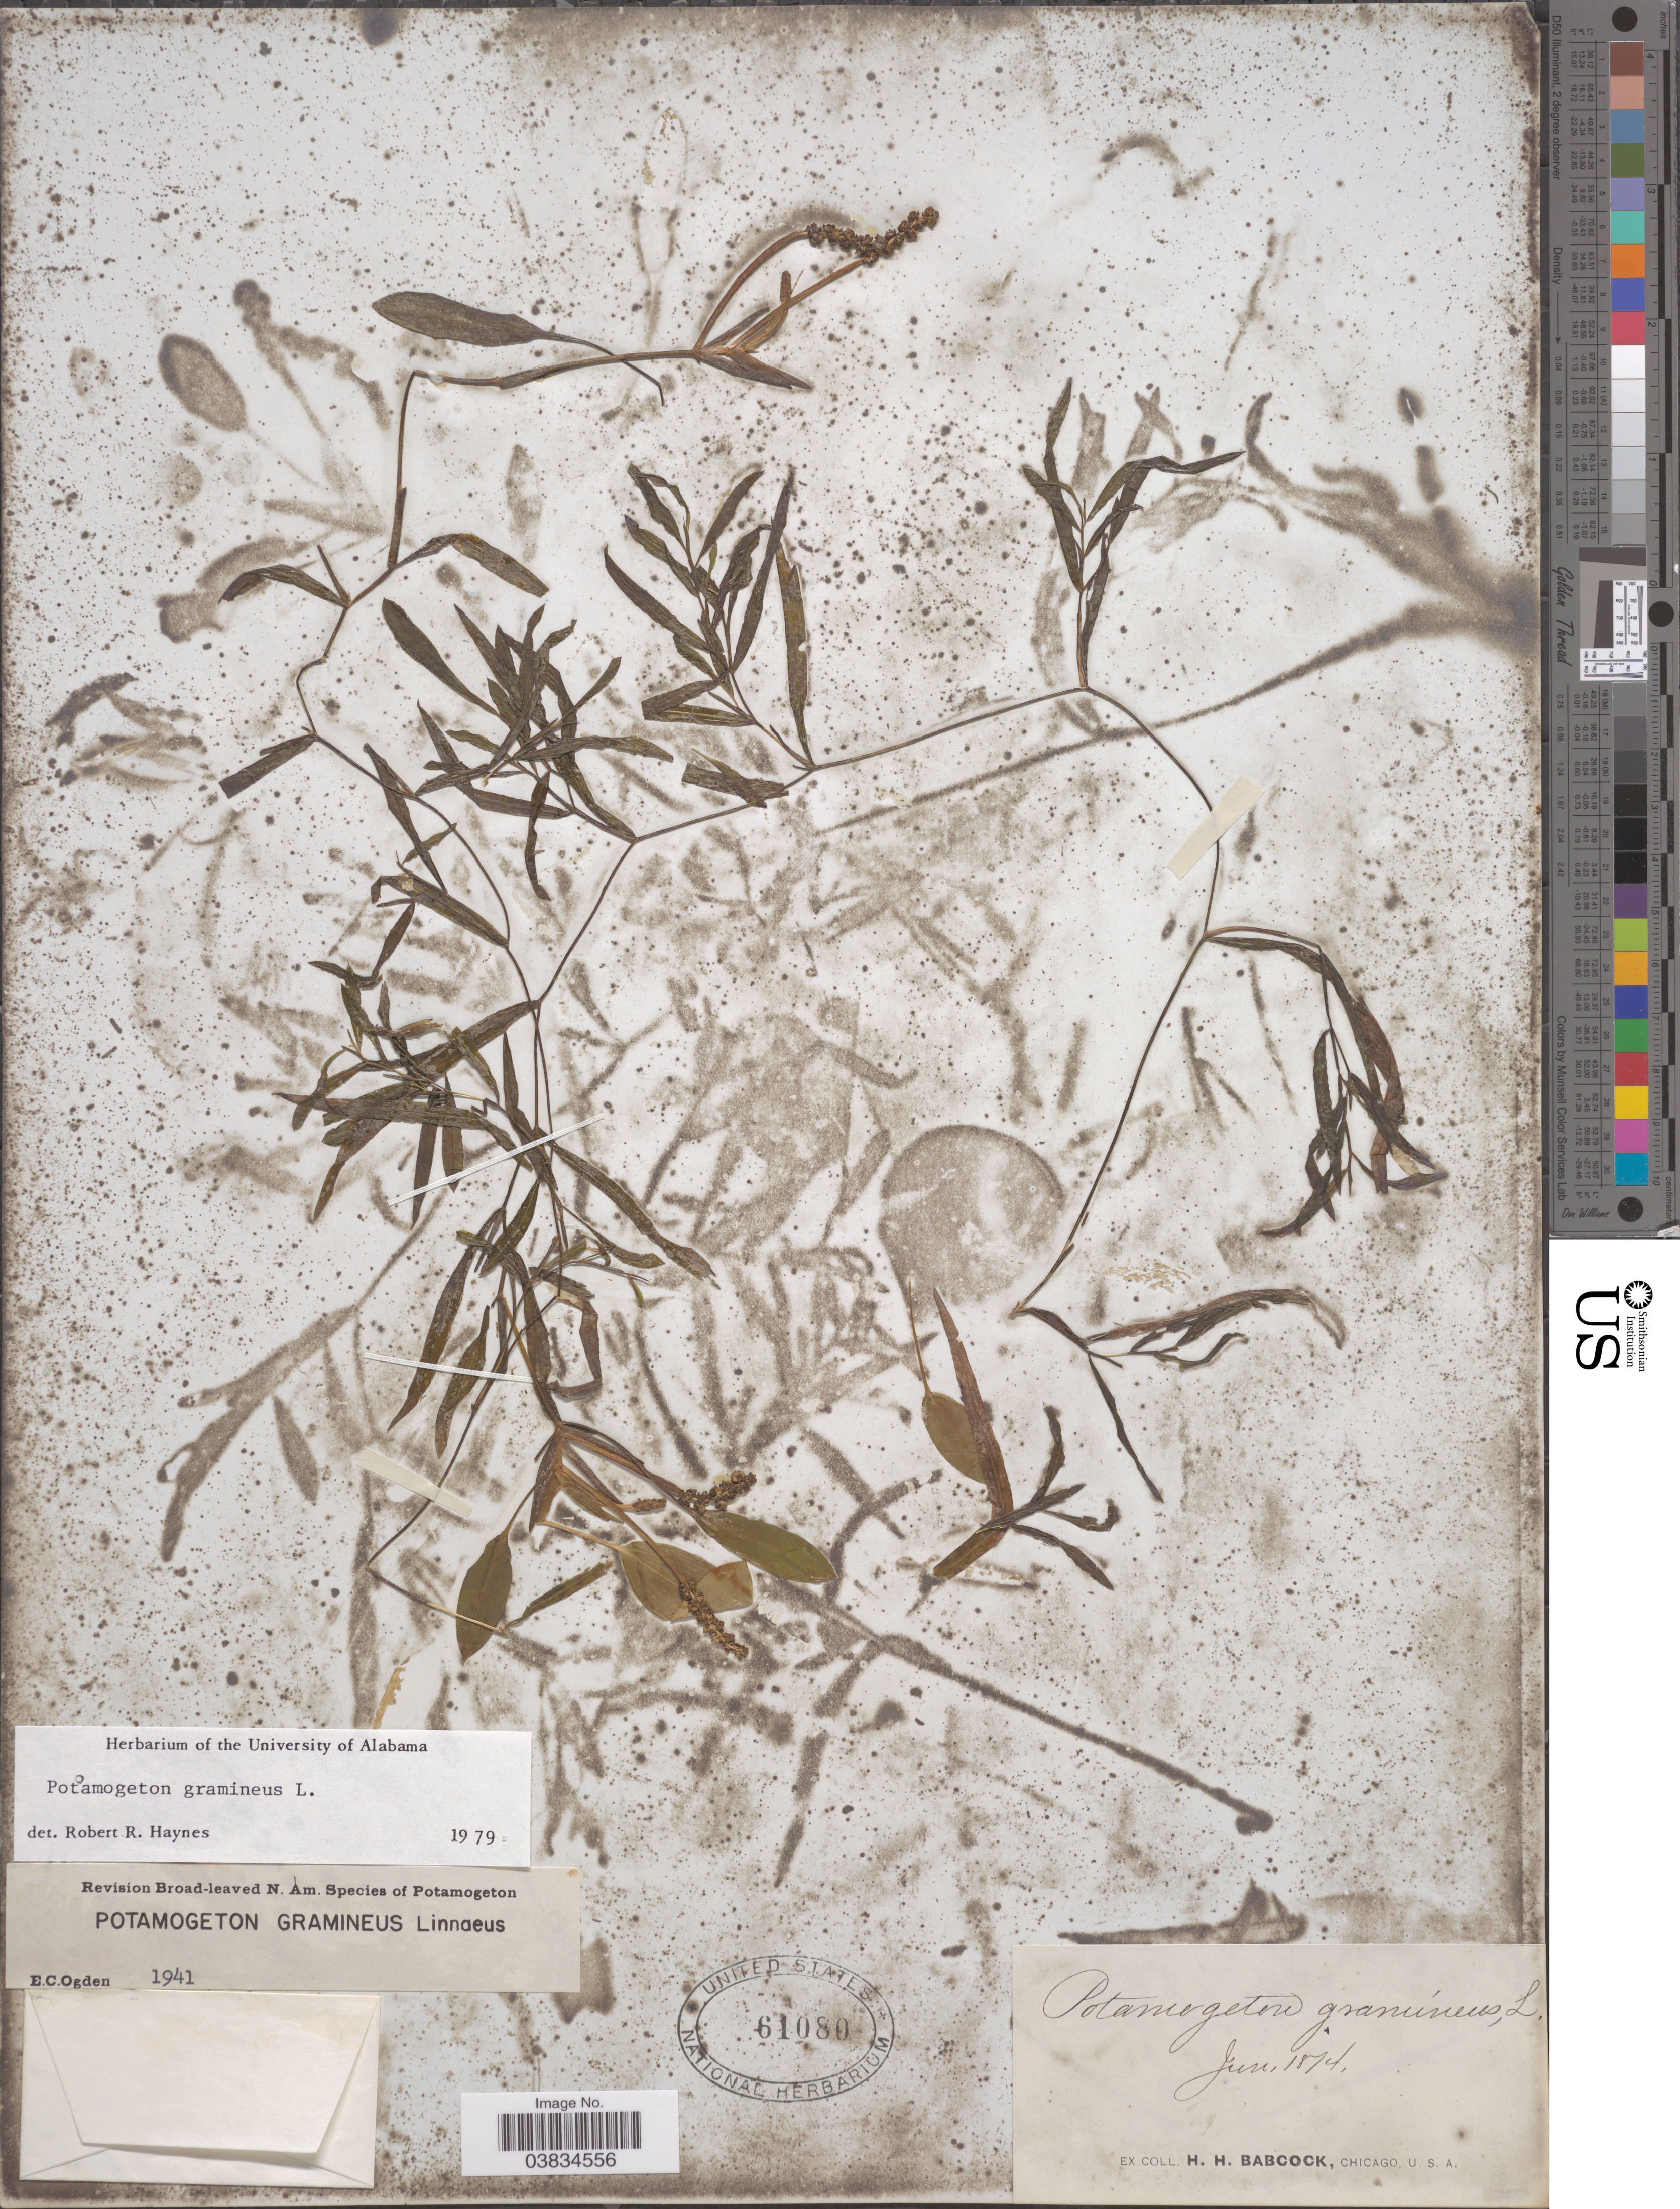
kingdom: Plantae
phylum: Tracheophyta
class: Liliopsida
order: Alismatales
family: Potamogetonaceae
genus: Potamogeton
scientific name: Potamogeton gramineus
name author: L.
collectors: H. Babcock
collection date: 1874-06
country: United States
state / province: Illinois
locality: Chicago.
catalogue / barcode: US 61080